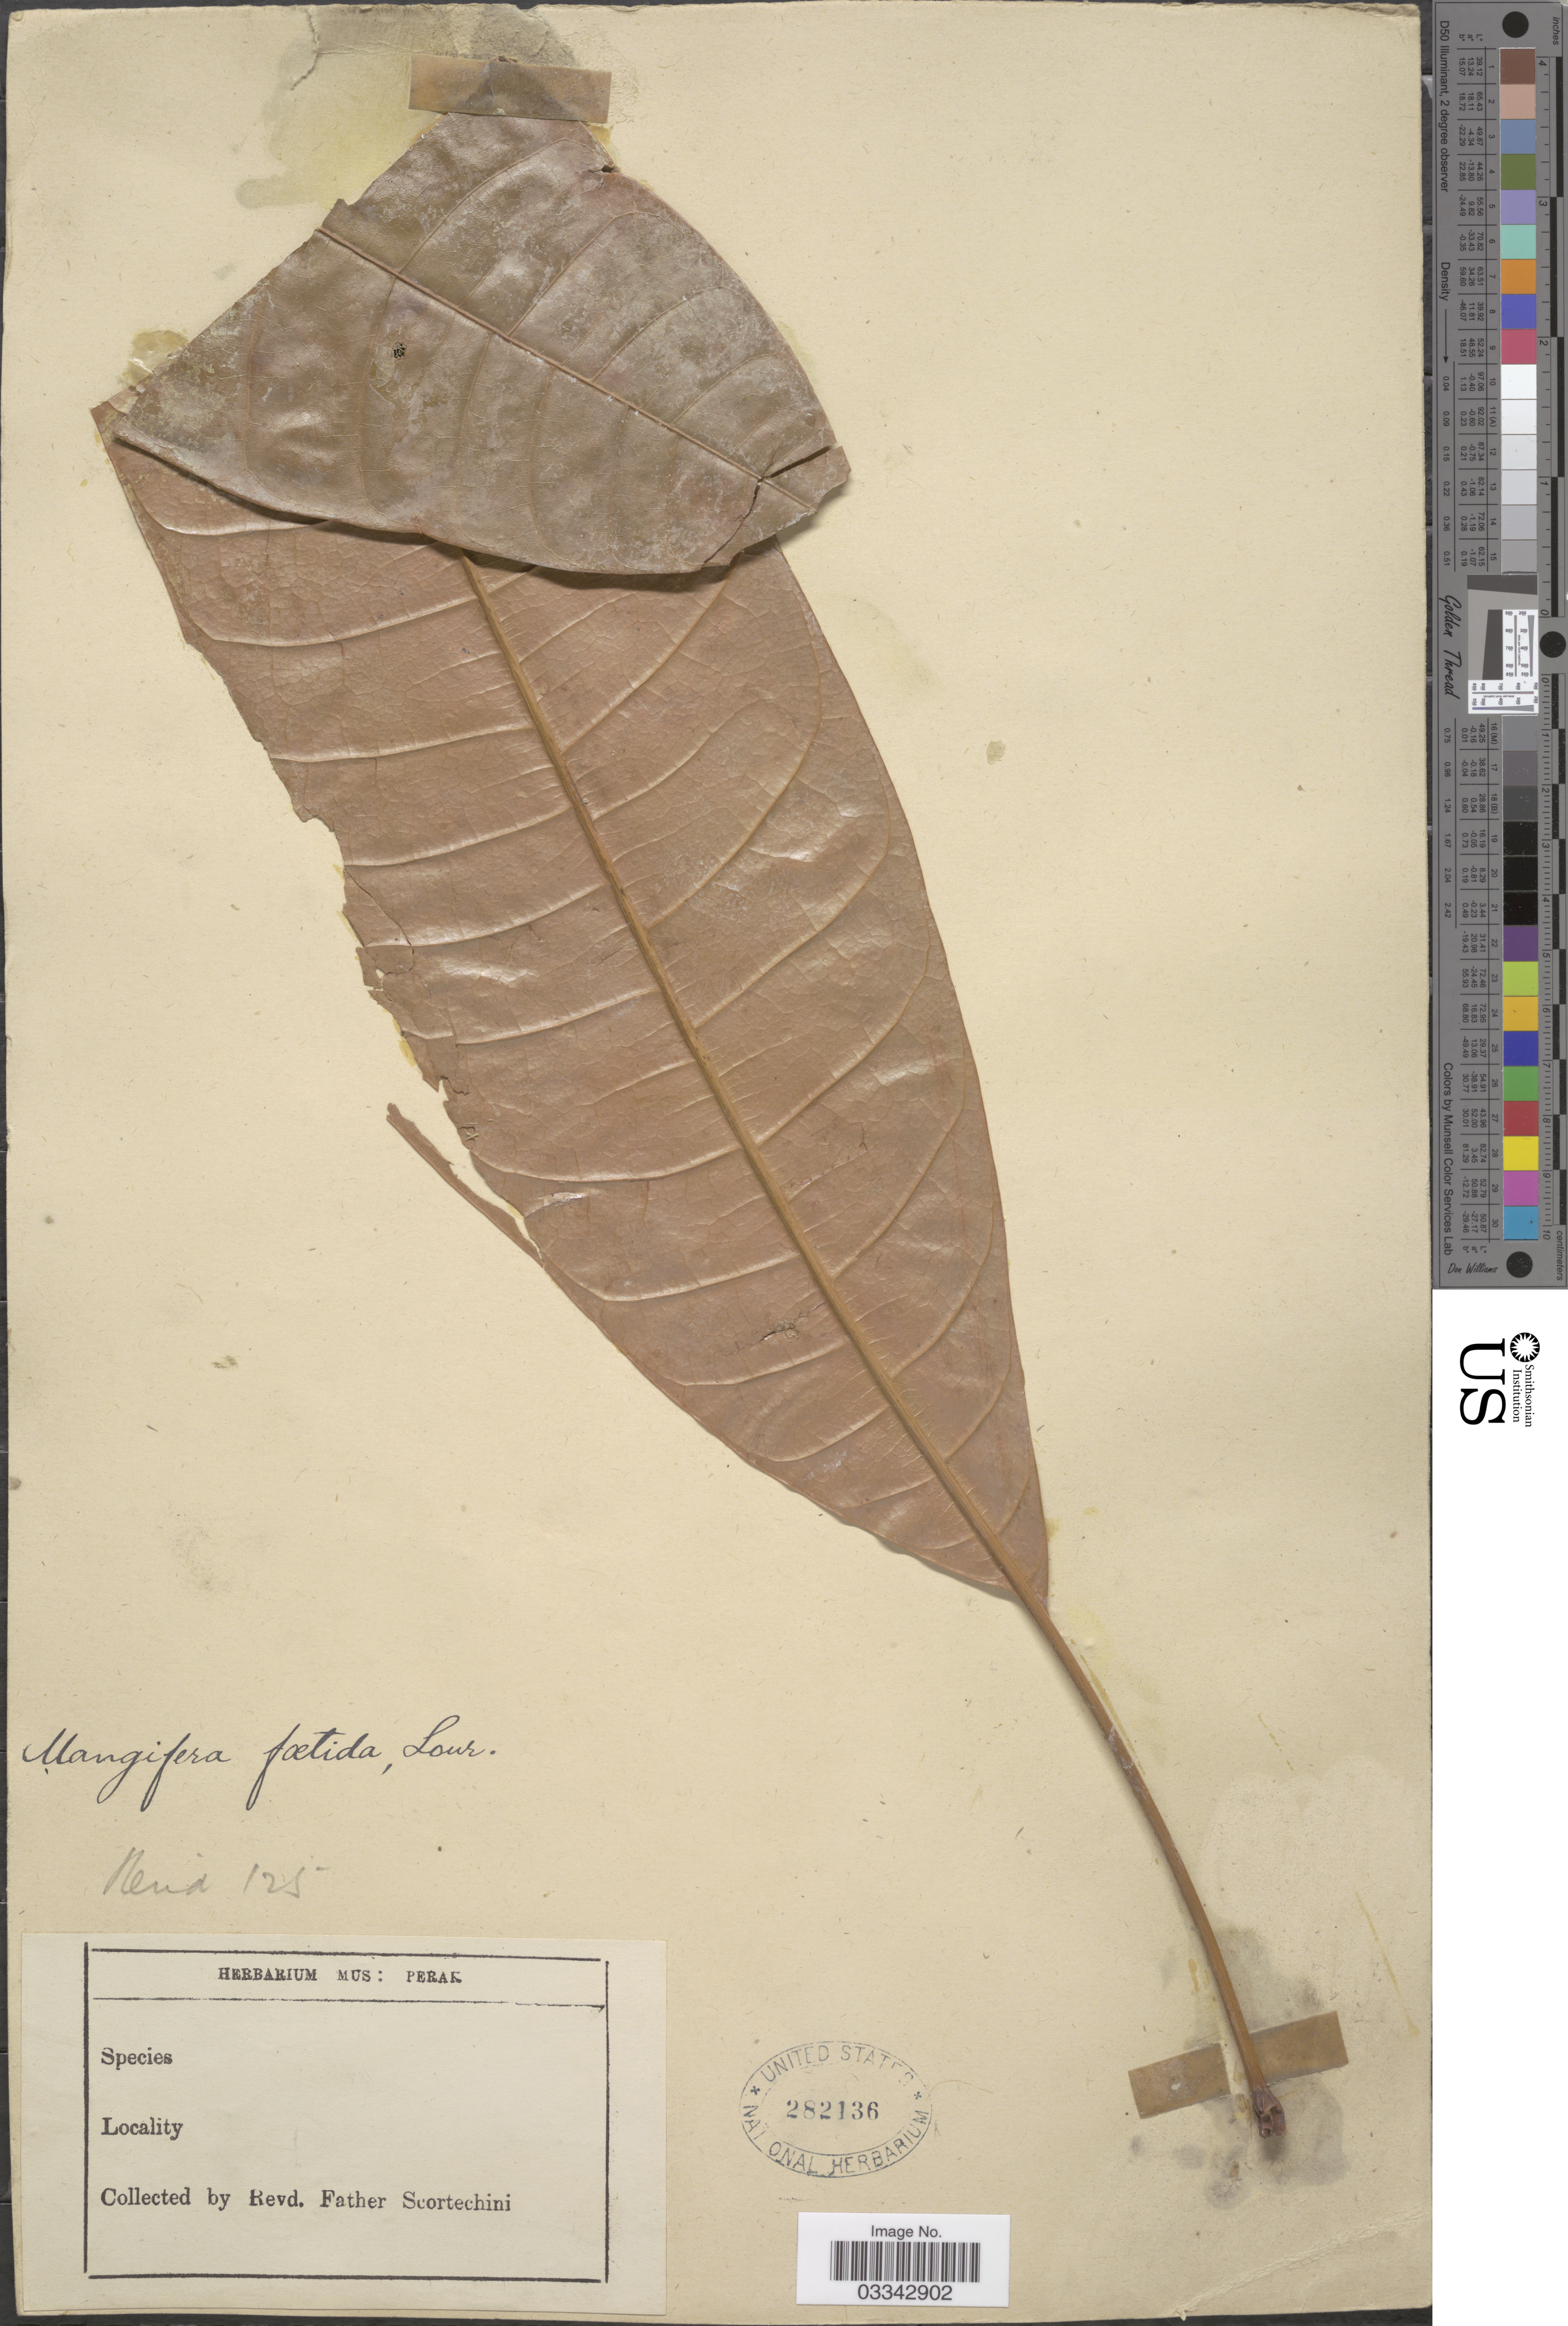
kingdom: Plantae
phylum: Tracheophyta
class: Magnoliopsida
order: Sapindales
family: Anacardiaceae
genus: Mangifera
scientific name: Mangifera foetida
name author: Lour.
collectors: Fr. Scortechini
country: Malaysia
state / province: Perak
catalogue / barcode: US 282136